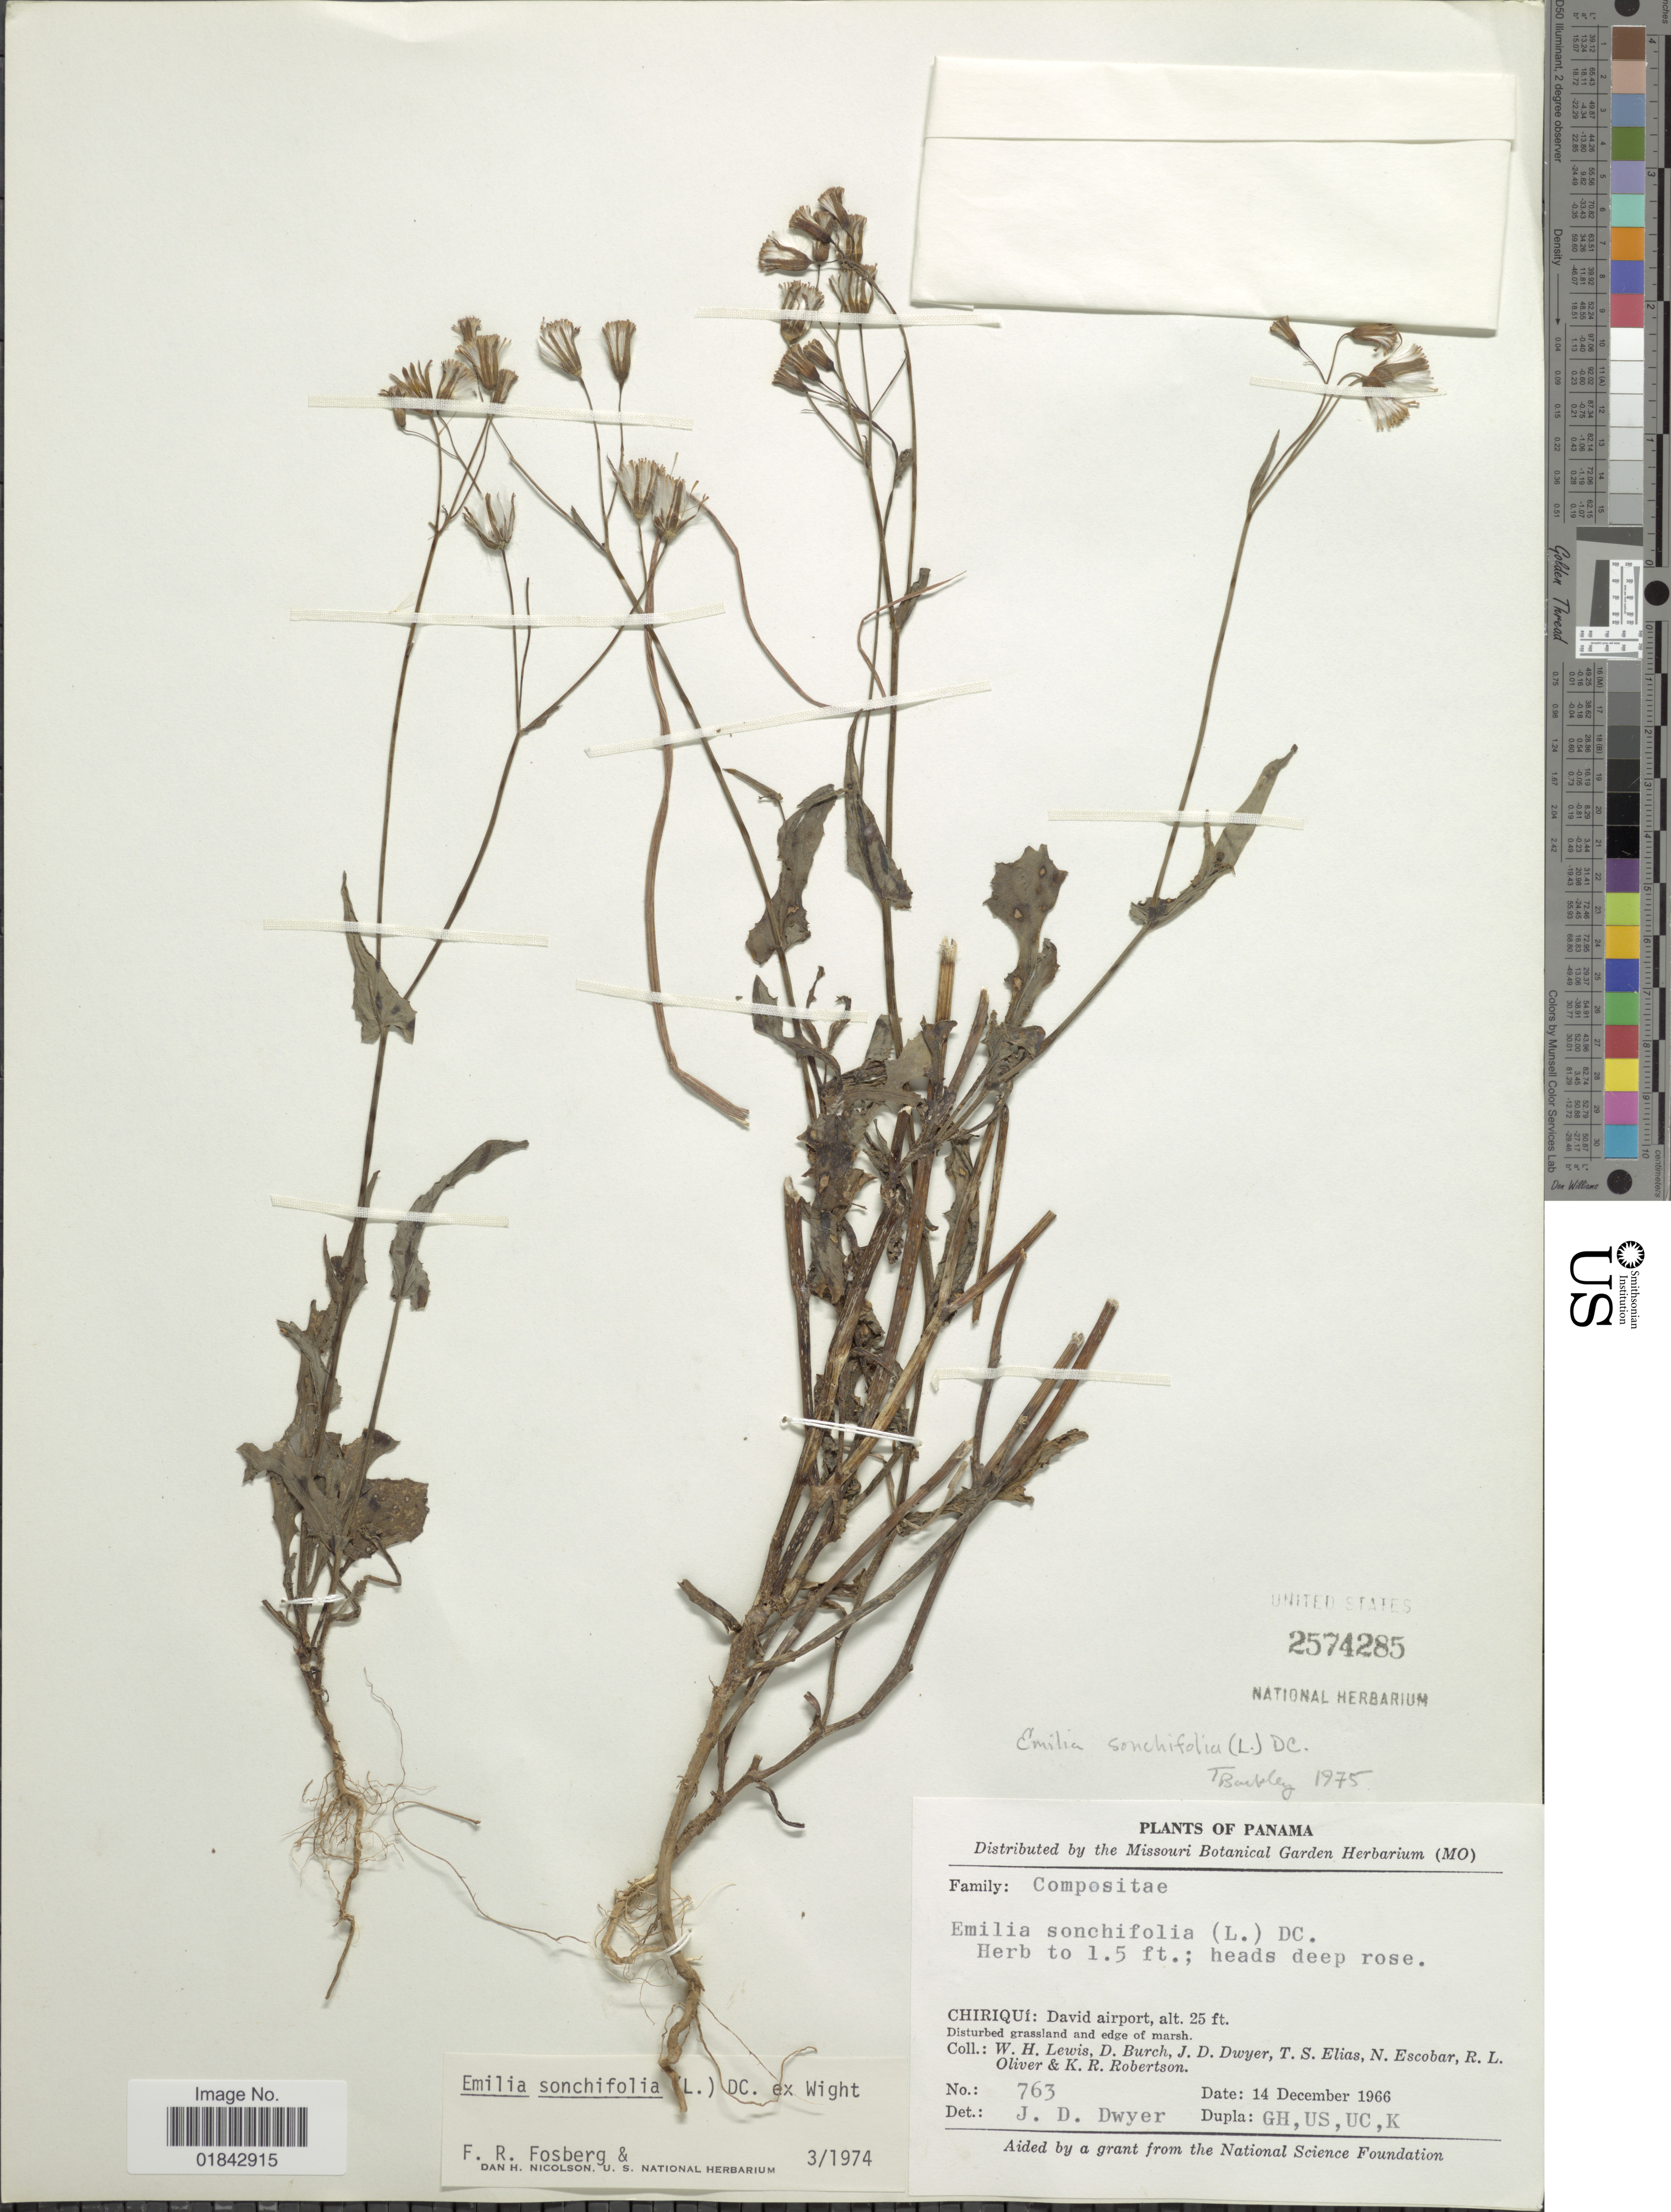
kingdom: Plantae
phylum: Tracheophyta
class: Magnoliopsida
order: Asterales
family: Asteraceae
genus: Emilia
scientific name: Emilia sonchifolia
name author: (L.) DC.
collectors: W. H. Lewis, D. Burch, J. D. Dwyer, T. S. Elias & et al.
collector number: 763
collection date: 1966-12-14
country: Panama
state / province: Chiriqui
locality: David airport, disturbed grassland and edge of marsh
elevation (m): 8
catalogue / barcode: US 2574285